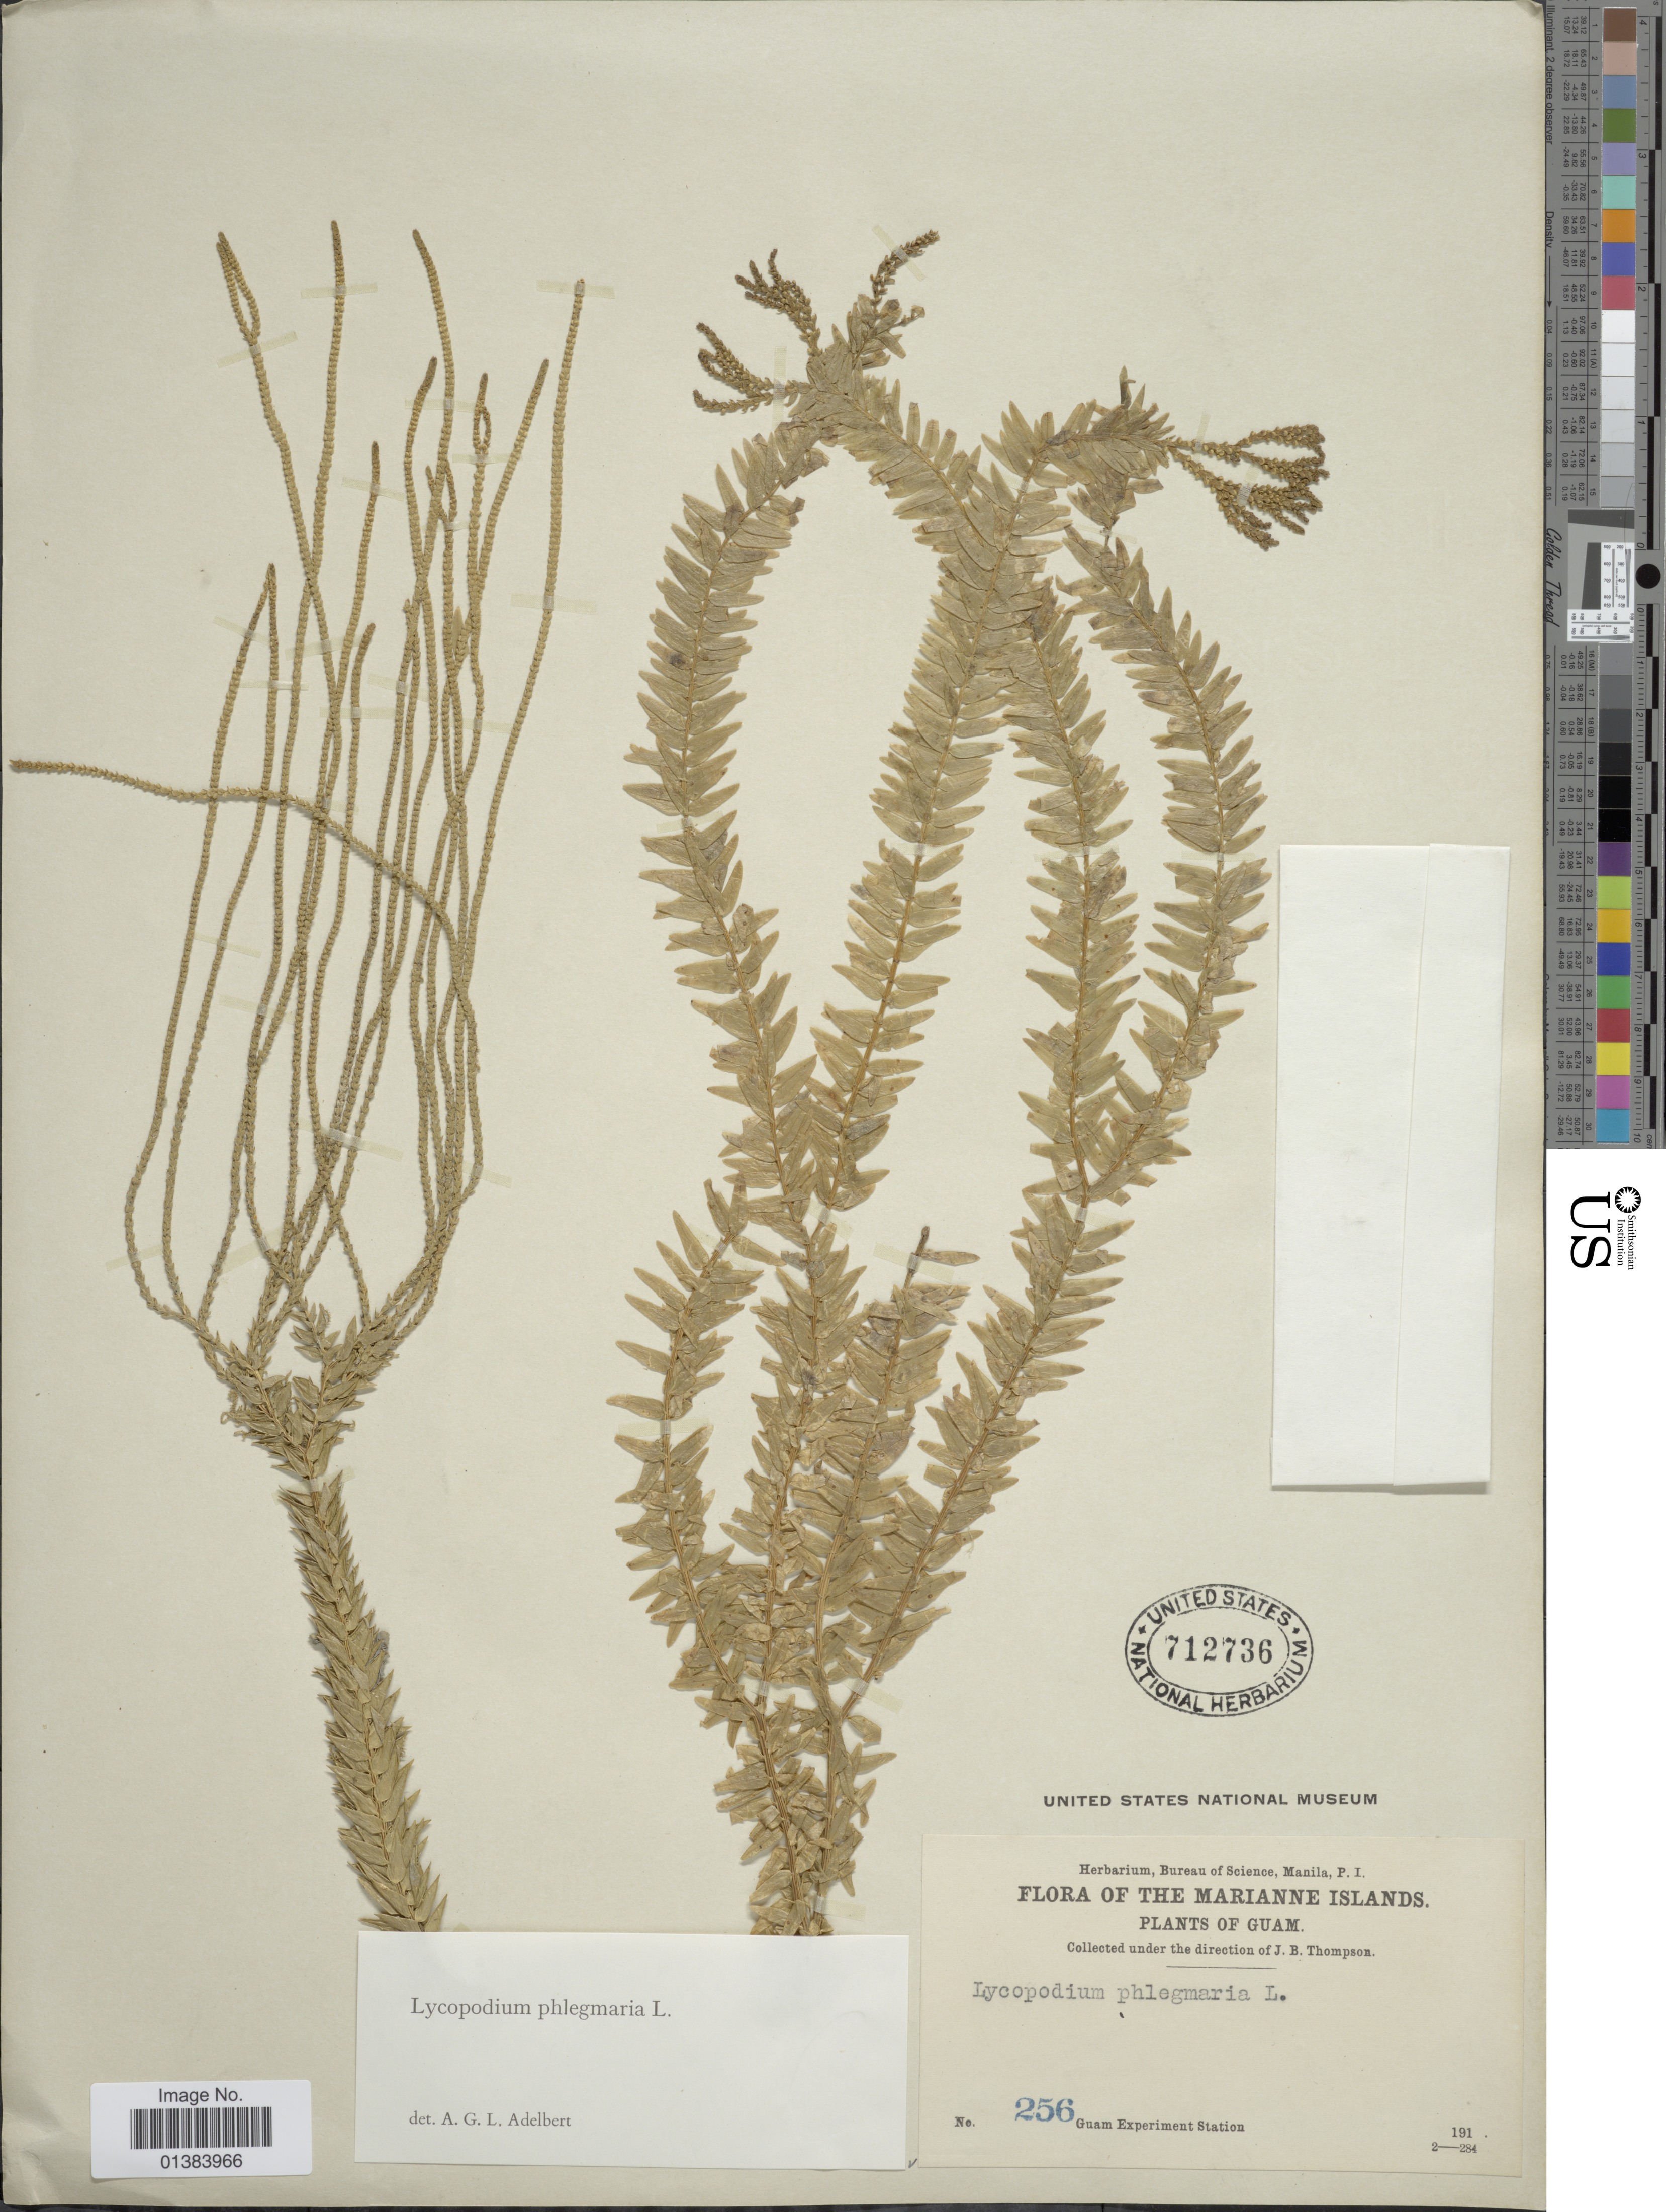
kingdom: Plantae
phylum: Tracheophyta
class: Lycopodiopsida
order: Lycopodiales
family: Lycopodiaceae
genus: Phlegmariurus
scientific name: Phlegmariurus mirabilis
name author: (Willd.) A. R. Field & Testo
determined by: Field, A. R.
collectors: J. B. Thompson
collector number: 256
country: Guam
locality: The Marianne Islands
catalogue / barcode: US 712736